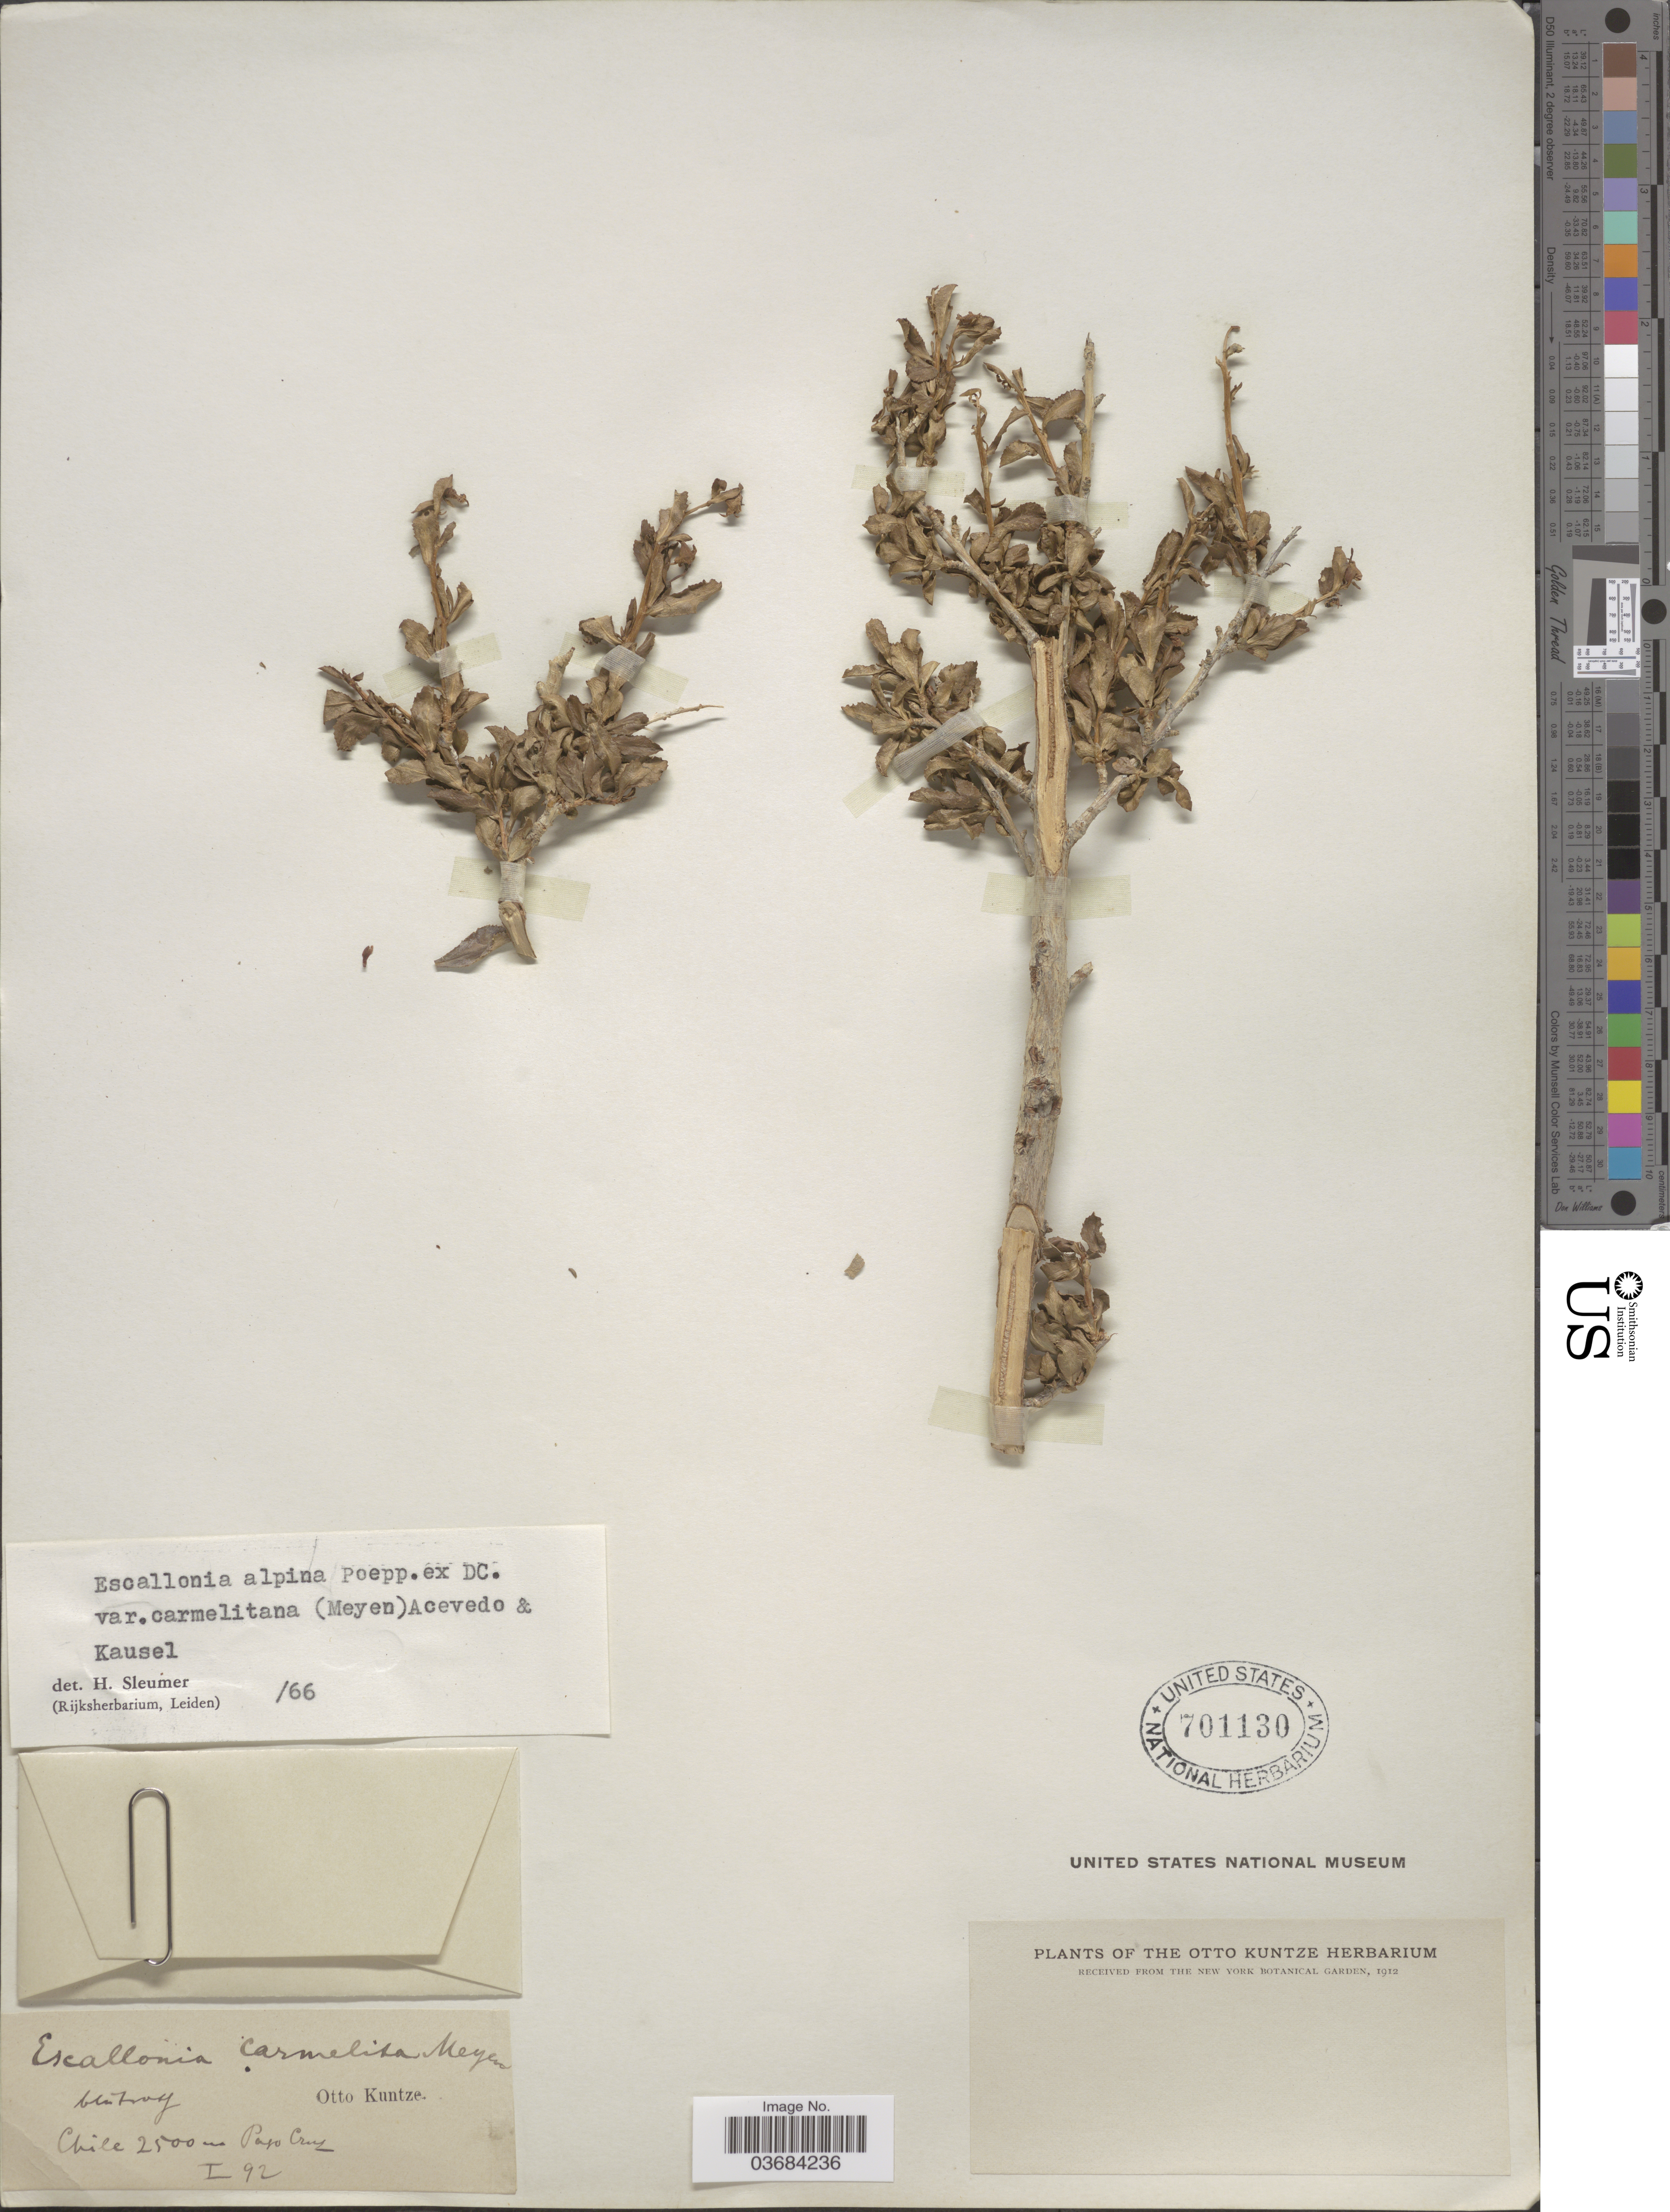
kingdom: Plantae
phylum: Tracheophyta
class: Magnoliopsida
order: Escalloniales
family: Escalloniaceae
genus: Escallonia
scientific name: Escallonia alpina var. carmelitana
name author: (Meyen) Acevedo & Kausel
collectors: C.E.O. Kuntze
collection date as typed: Transcribed d/m/y: /1/92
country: Chile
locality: Paso Cruz.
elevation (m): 2500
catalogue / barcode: US 701130